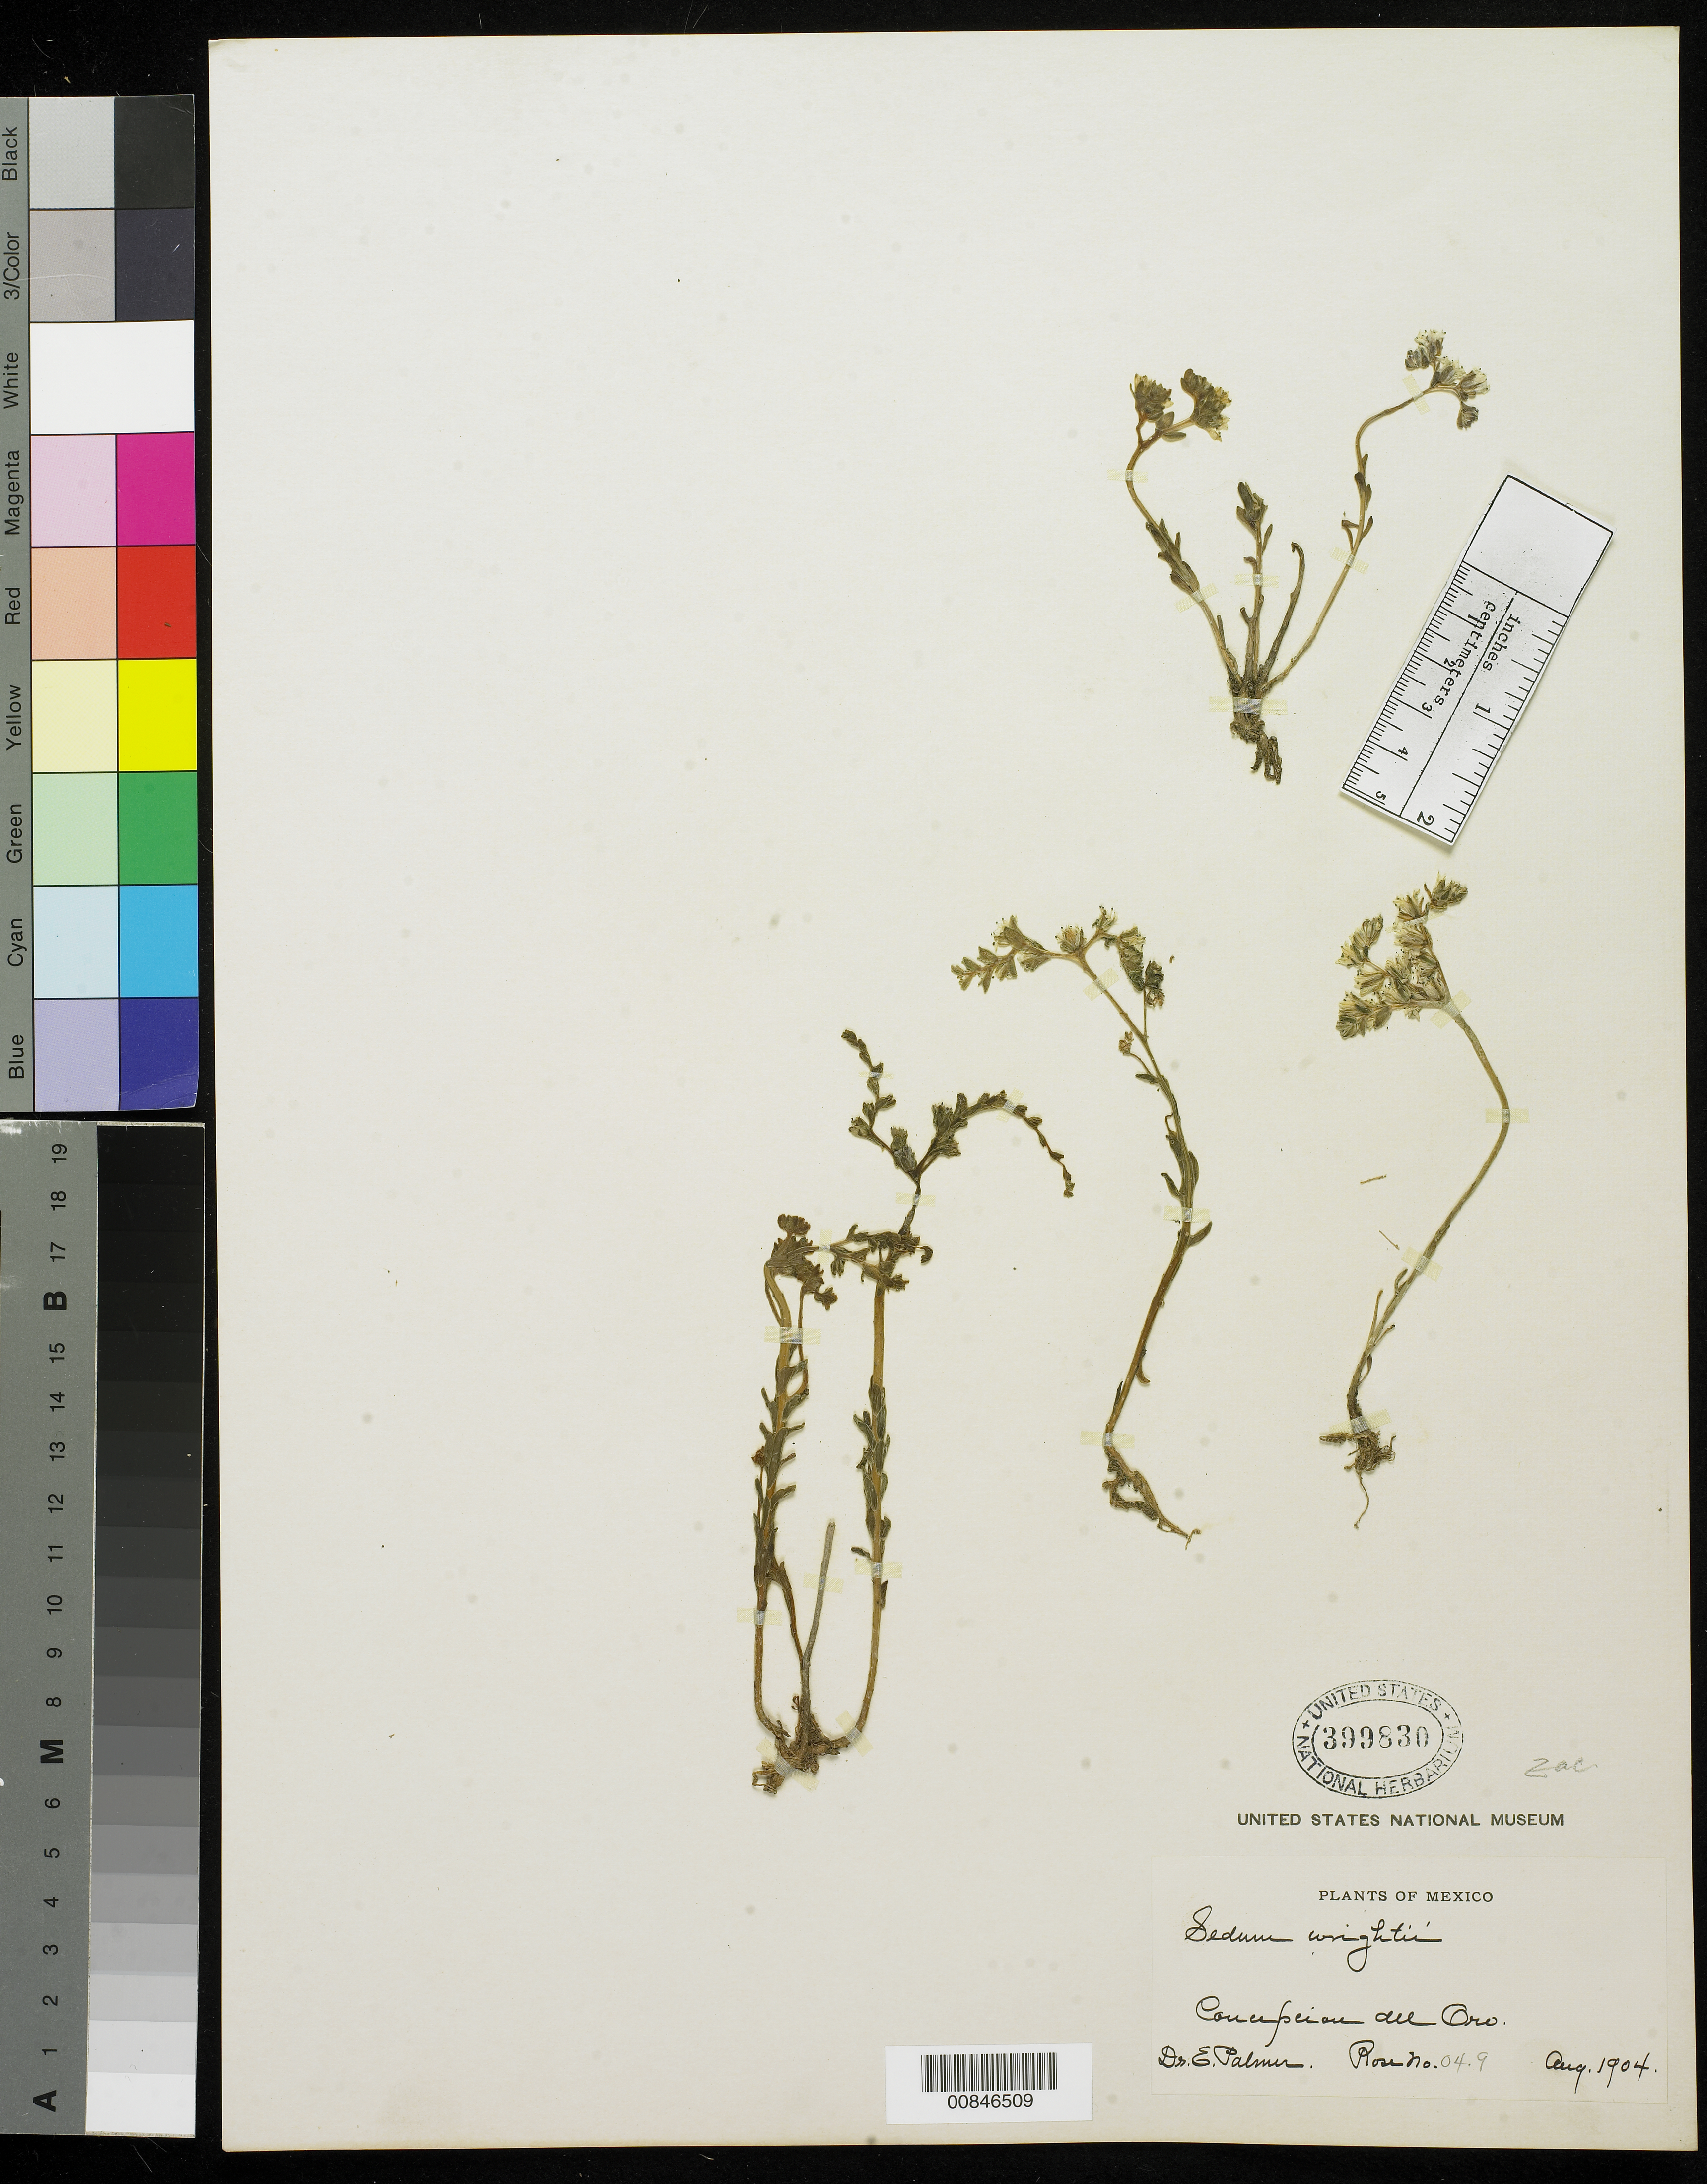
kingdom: Plantae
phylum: Tracheophyta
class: Magnoliopsida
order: Saxifragales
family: Crassulaceae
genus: Sedum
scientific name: Sedum wrightii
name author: A. Gray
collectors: E. Palmer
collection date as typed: Aug 1904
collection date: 1904-08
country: Mexico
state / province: Zacatecas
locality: Concepción del Oro, Zacatecas.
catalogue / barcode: US 399830